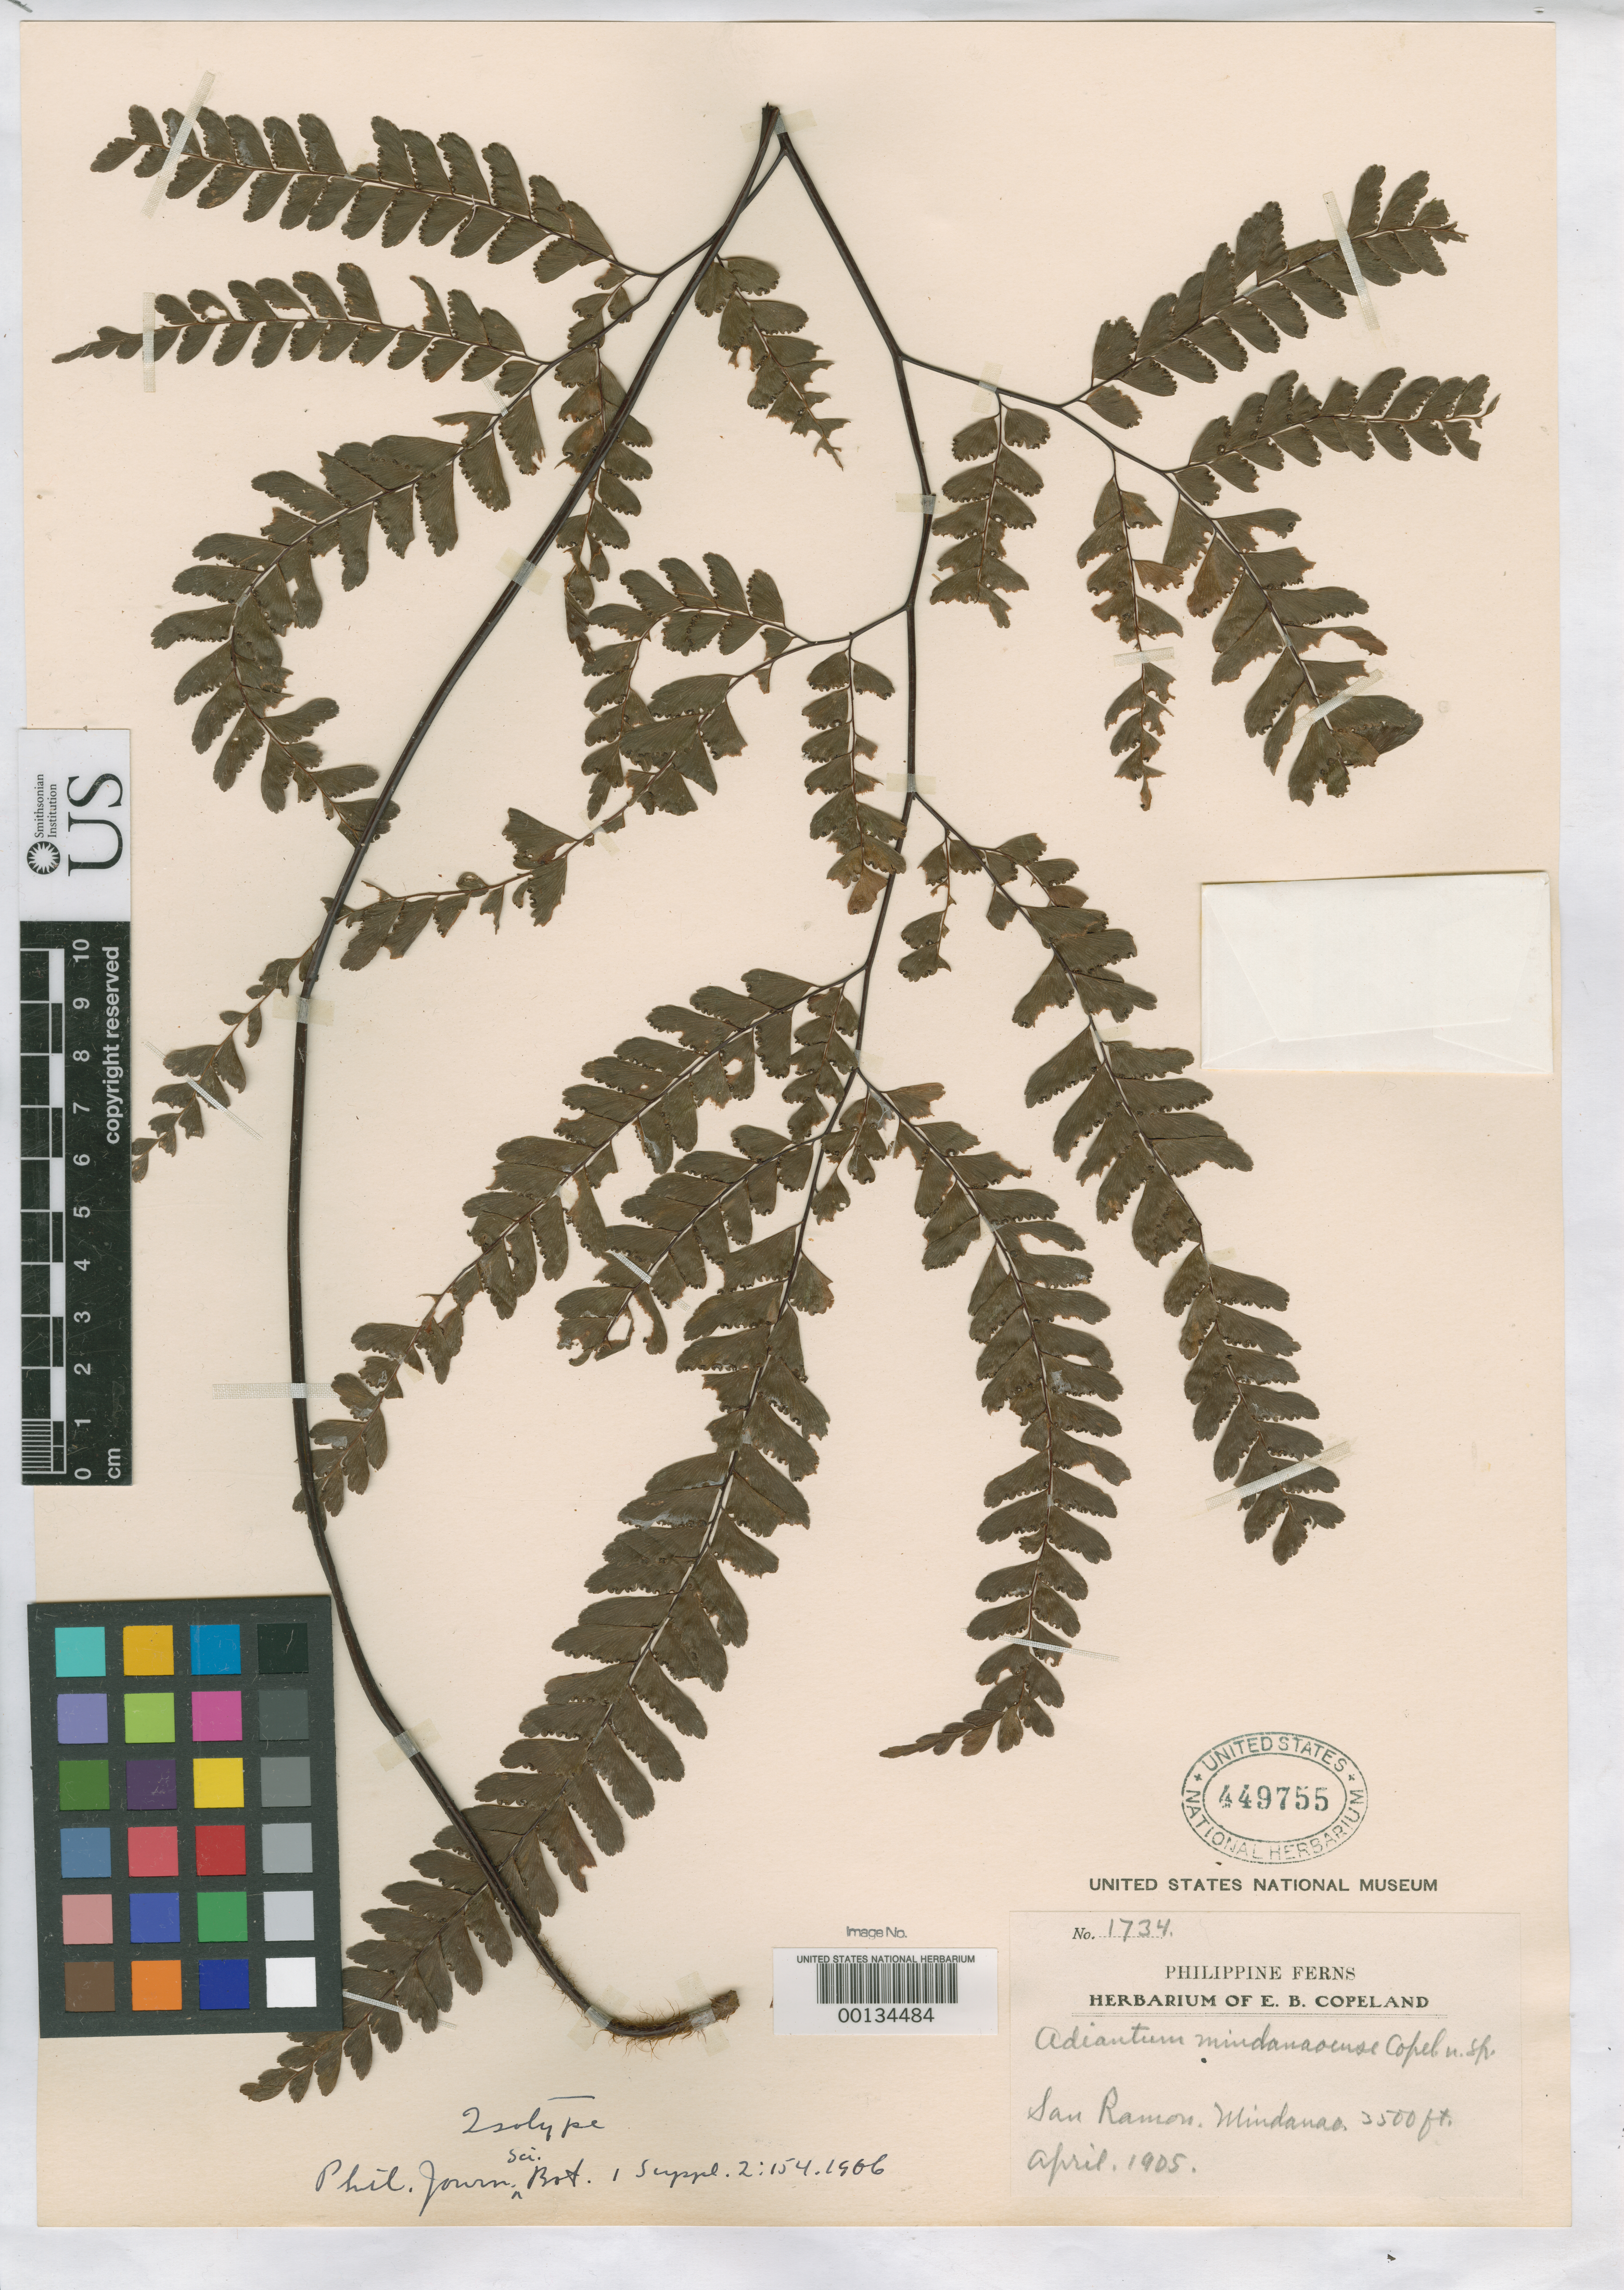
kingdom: Plantae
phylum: Tracheophyta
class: Polypodiopsida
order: Polypodiales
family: Pteridaceae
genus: Adiantum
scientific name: Adiantum mindanaoense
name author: Copel.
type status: Isotype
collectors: E. B. Copeland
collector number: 1734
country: Philippines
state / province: Zamboanga Peninsula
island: Mindanao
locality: San Ramon.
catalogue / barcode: US 449755